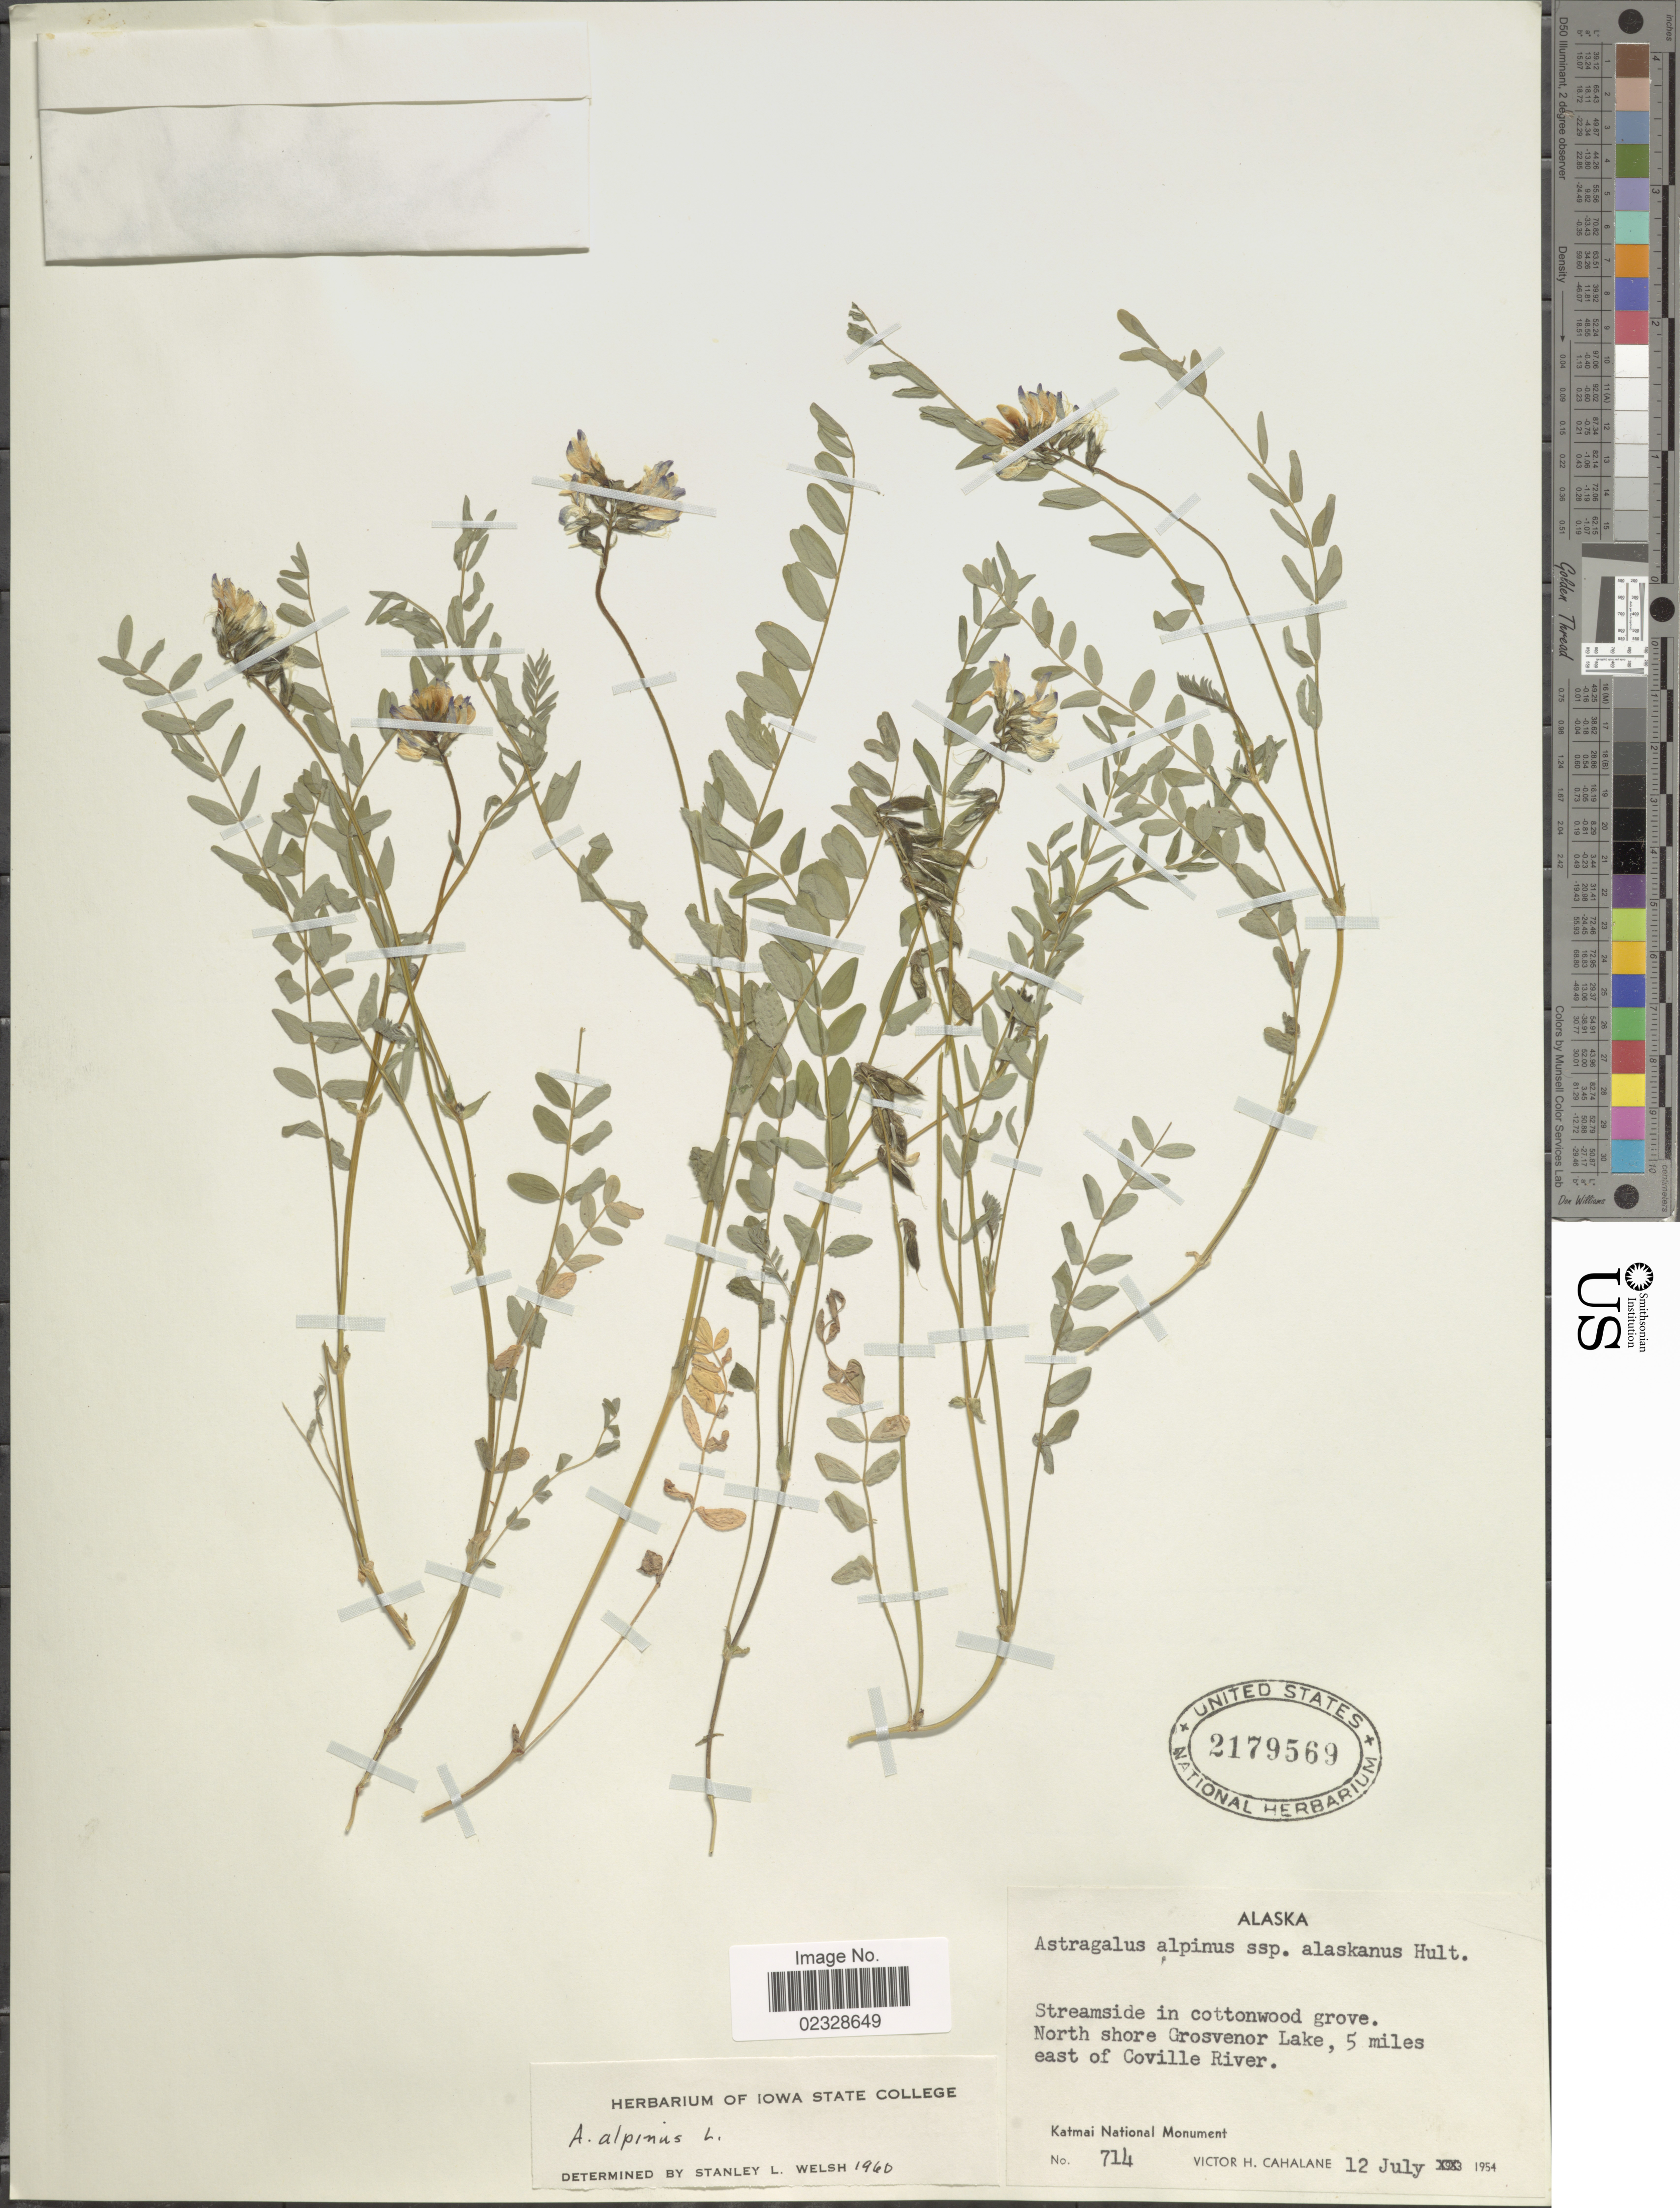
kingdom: Plantae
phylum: Tracheophyta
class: Magnoliopsida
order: Fabales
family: Fabaceae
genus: Astragalus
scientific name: Astragalus alpinus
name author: L.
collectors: V. Cahalane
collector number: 714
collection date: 1954-07-12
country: United States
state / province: Alaska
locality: North shore Grosvenor Lake, 5 miles east of Coville River. Katmai National Monument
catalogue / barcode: US 2179569